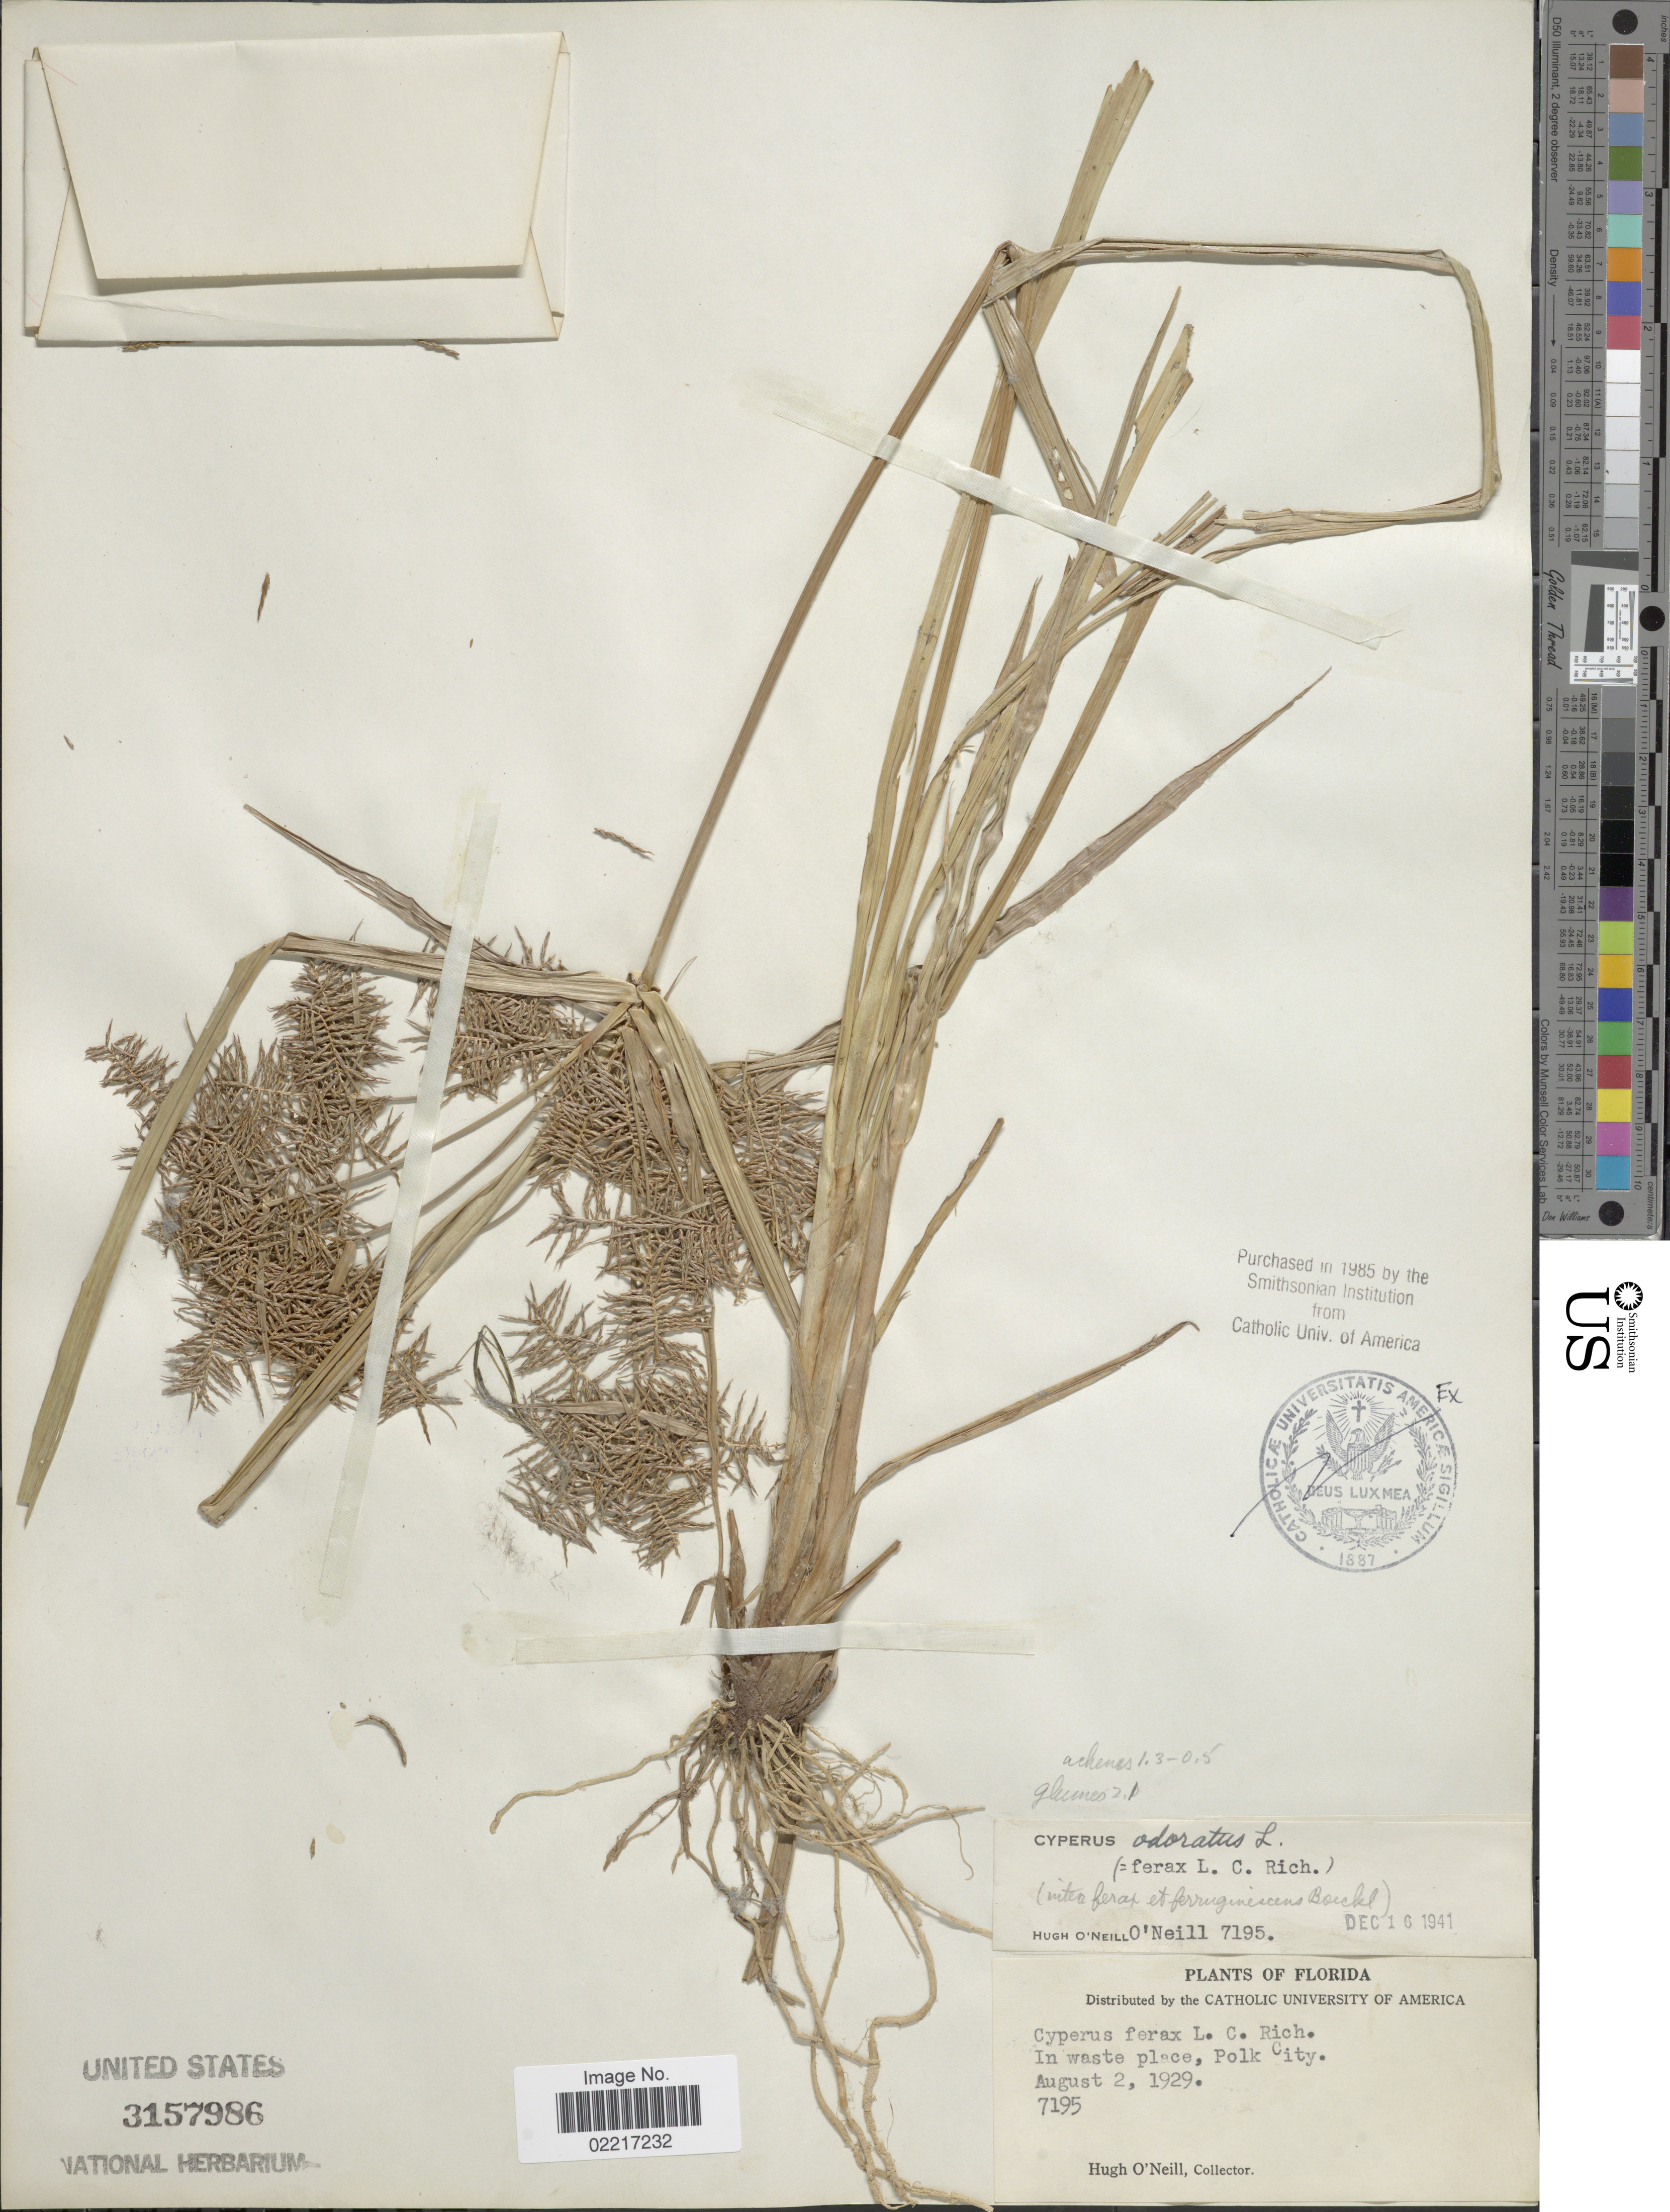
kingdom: Plantae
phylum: Tracheophyta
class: Liliopsida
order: Poales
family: Cyperaceae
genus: Cyperus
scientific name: Cyperus odoratus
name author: L.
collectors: H. O'Neill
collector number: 7195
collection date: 1929-08-02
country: United States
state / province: Florida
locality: Polk City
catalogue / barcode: US 3157986